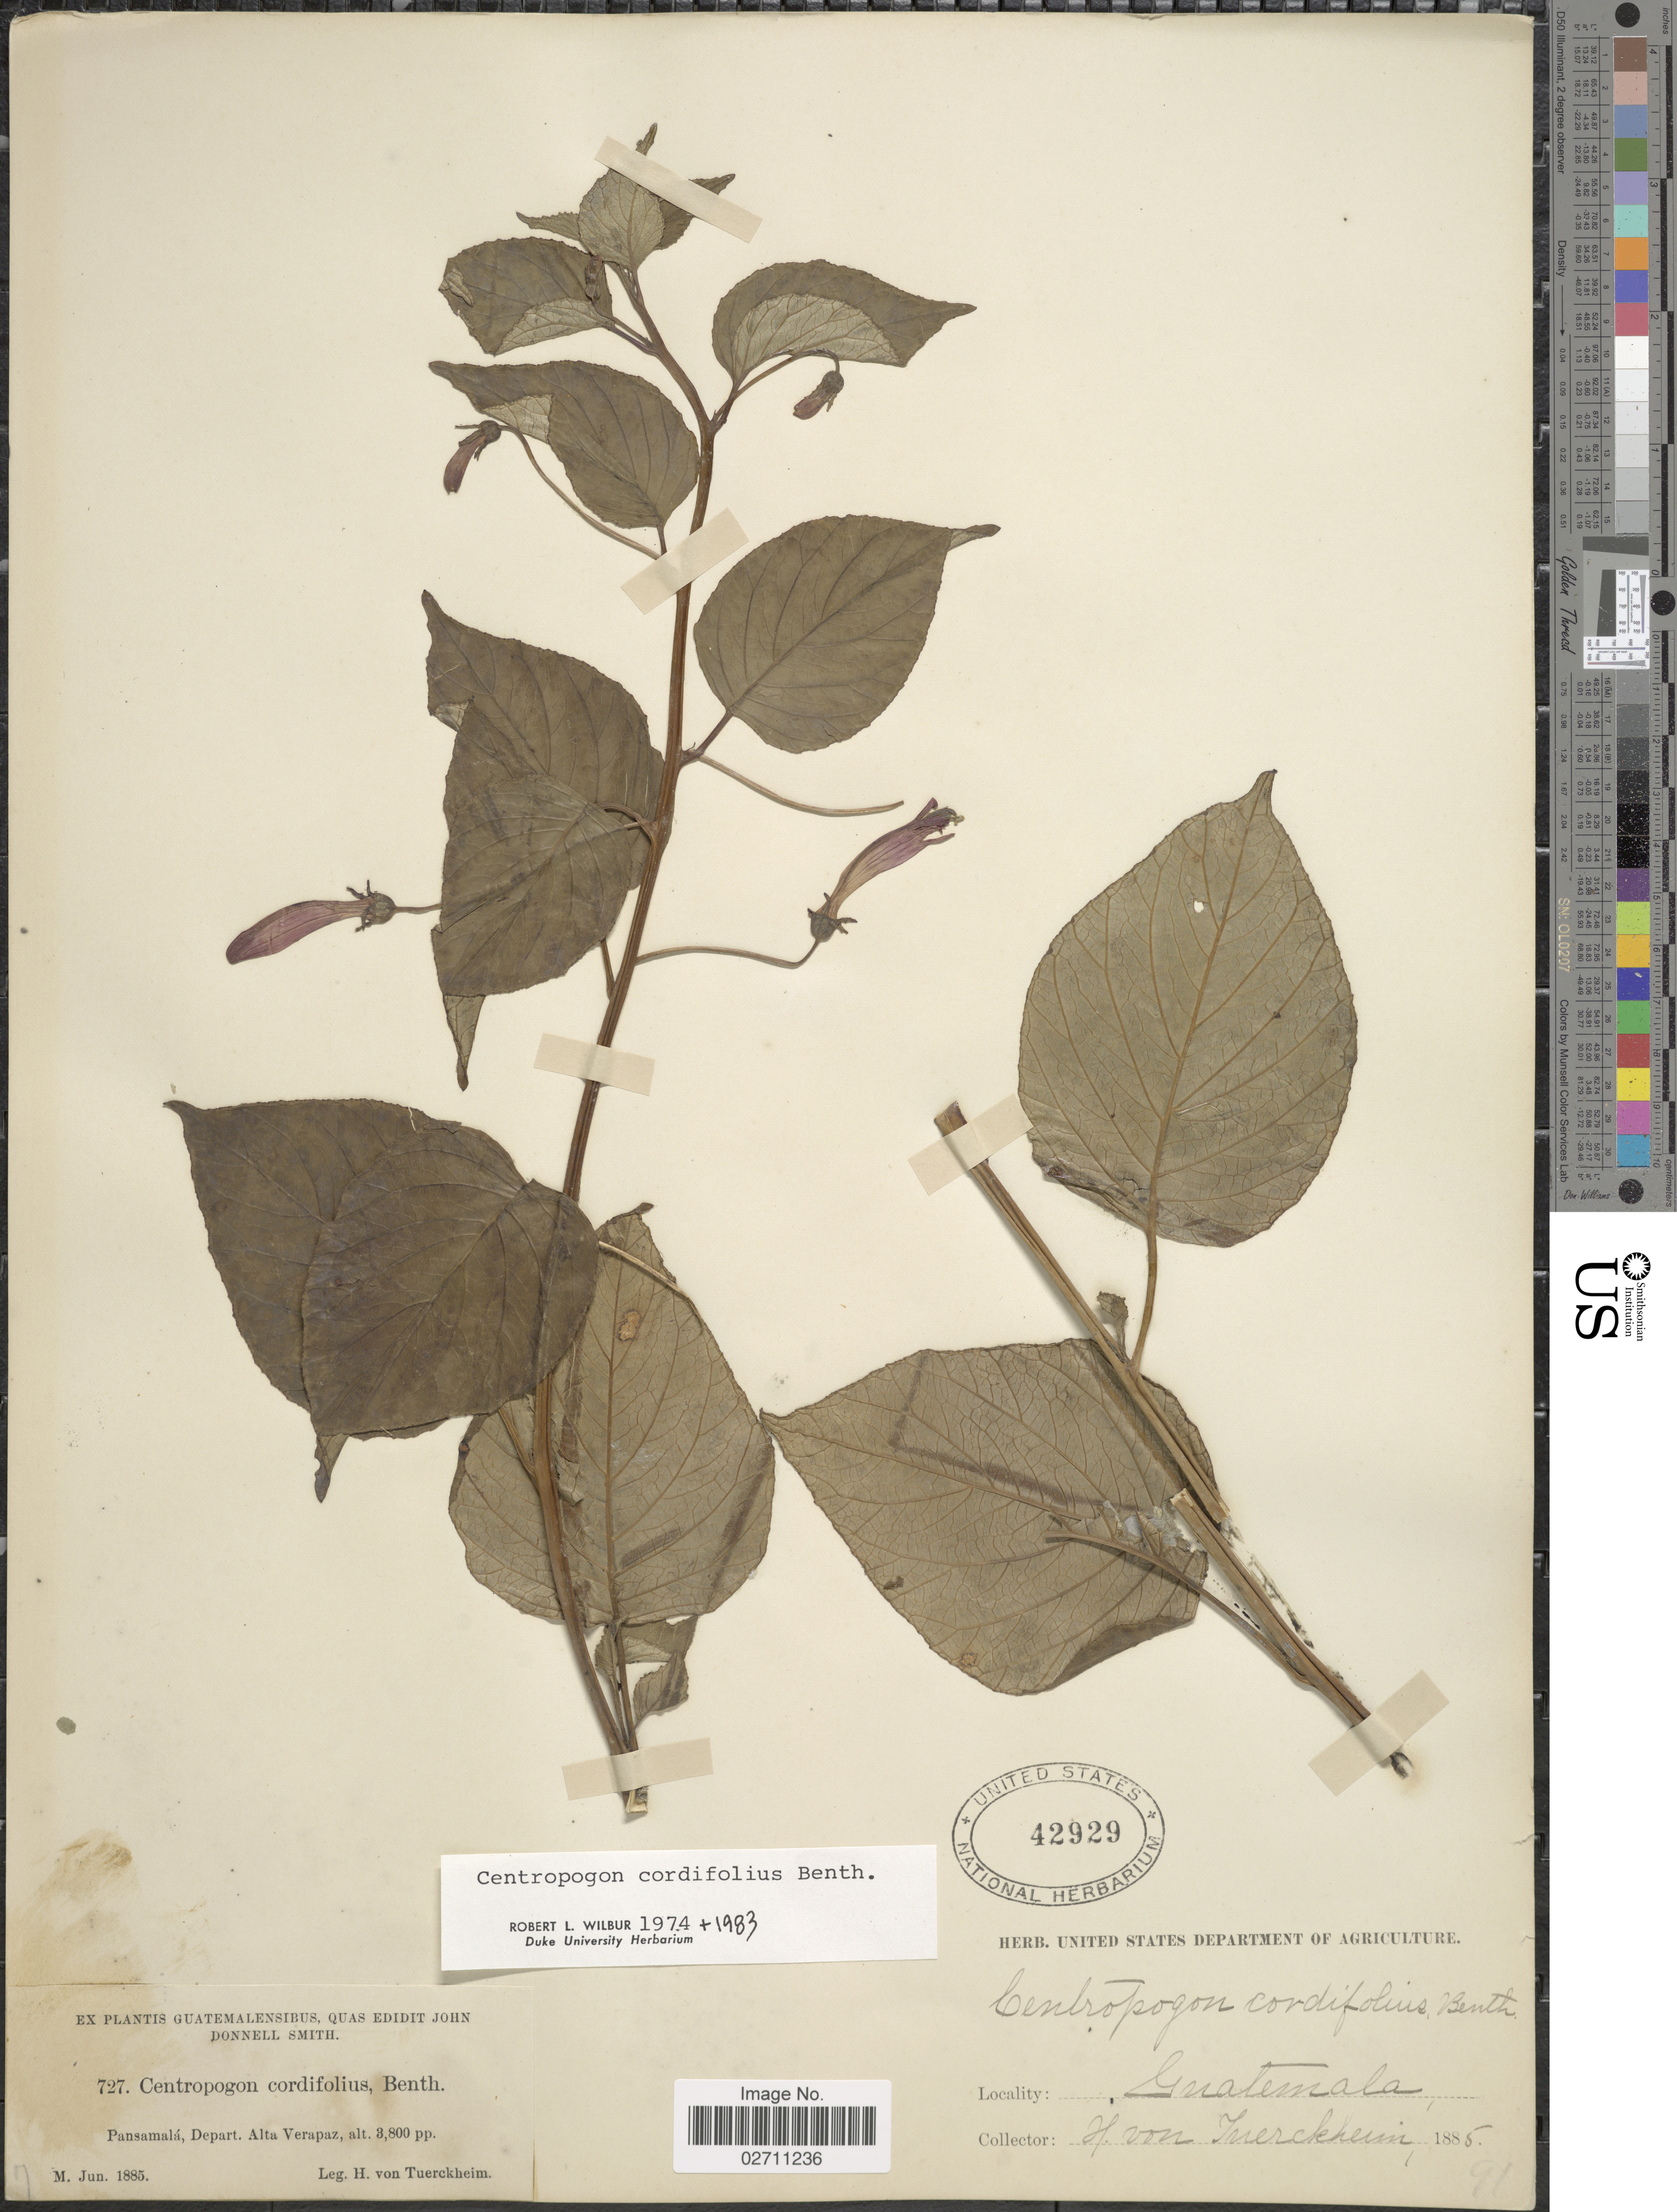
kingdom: Plantae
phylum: Tracheophyta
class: Magnoliopsida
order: Asterales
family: Campanulaceae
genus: Centropogon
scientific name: Centropogon cordifolius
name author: Benth.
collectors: H. von Türckheim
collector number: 727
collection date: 1885-06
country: Guatemala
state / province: Alta Verapaz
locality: Pansamala.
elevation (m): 1158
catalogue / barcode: US 42929